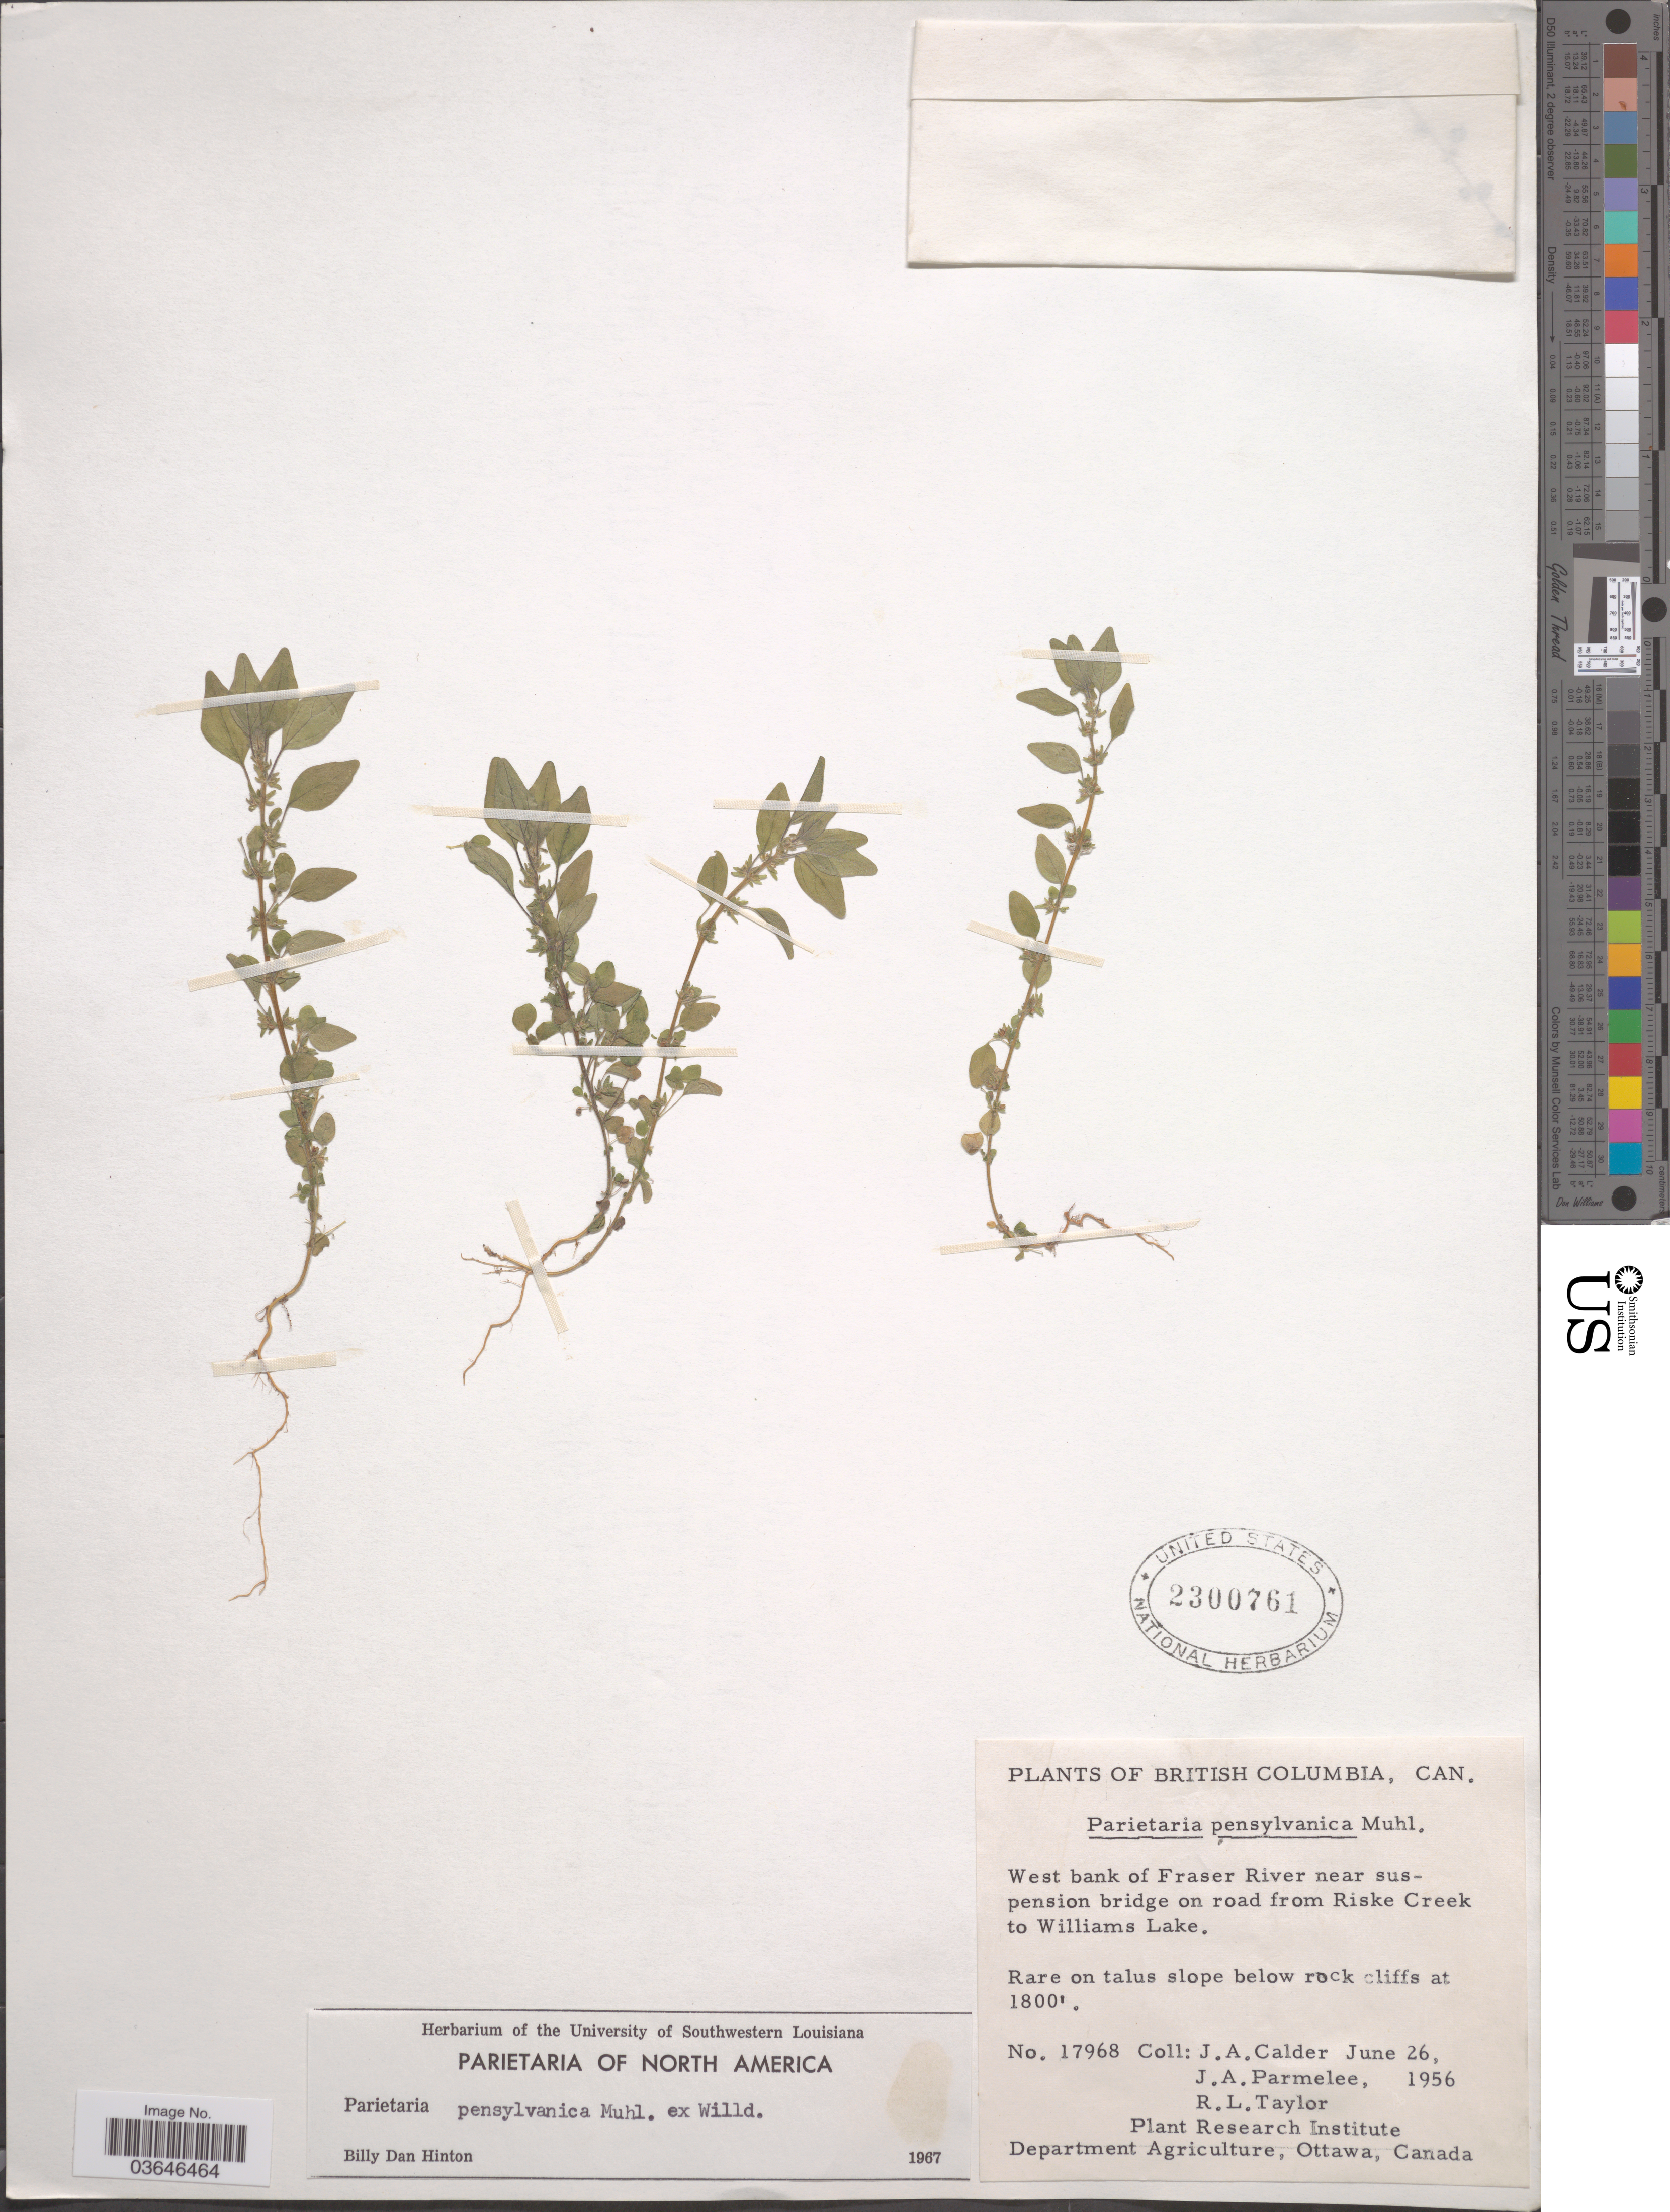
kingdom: Plantae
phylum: Tracheophyta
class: Magnoliopsida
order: Rosales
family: Urticaceae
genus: Parietaria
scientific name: Parietaria pensylvanica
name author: Muhl. ex Willd.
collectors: J. A. Calder, J. A. Parmelee & R. Taylor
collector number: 17968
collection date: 1956-06-26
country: Canada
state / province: British Columbia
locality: West bank of Fraser River near suspension bridge on road from Riske Creek to Williams Lake.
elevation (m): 549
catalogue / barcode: US 2300761